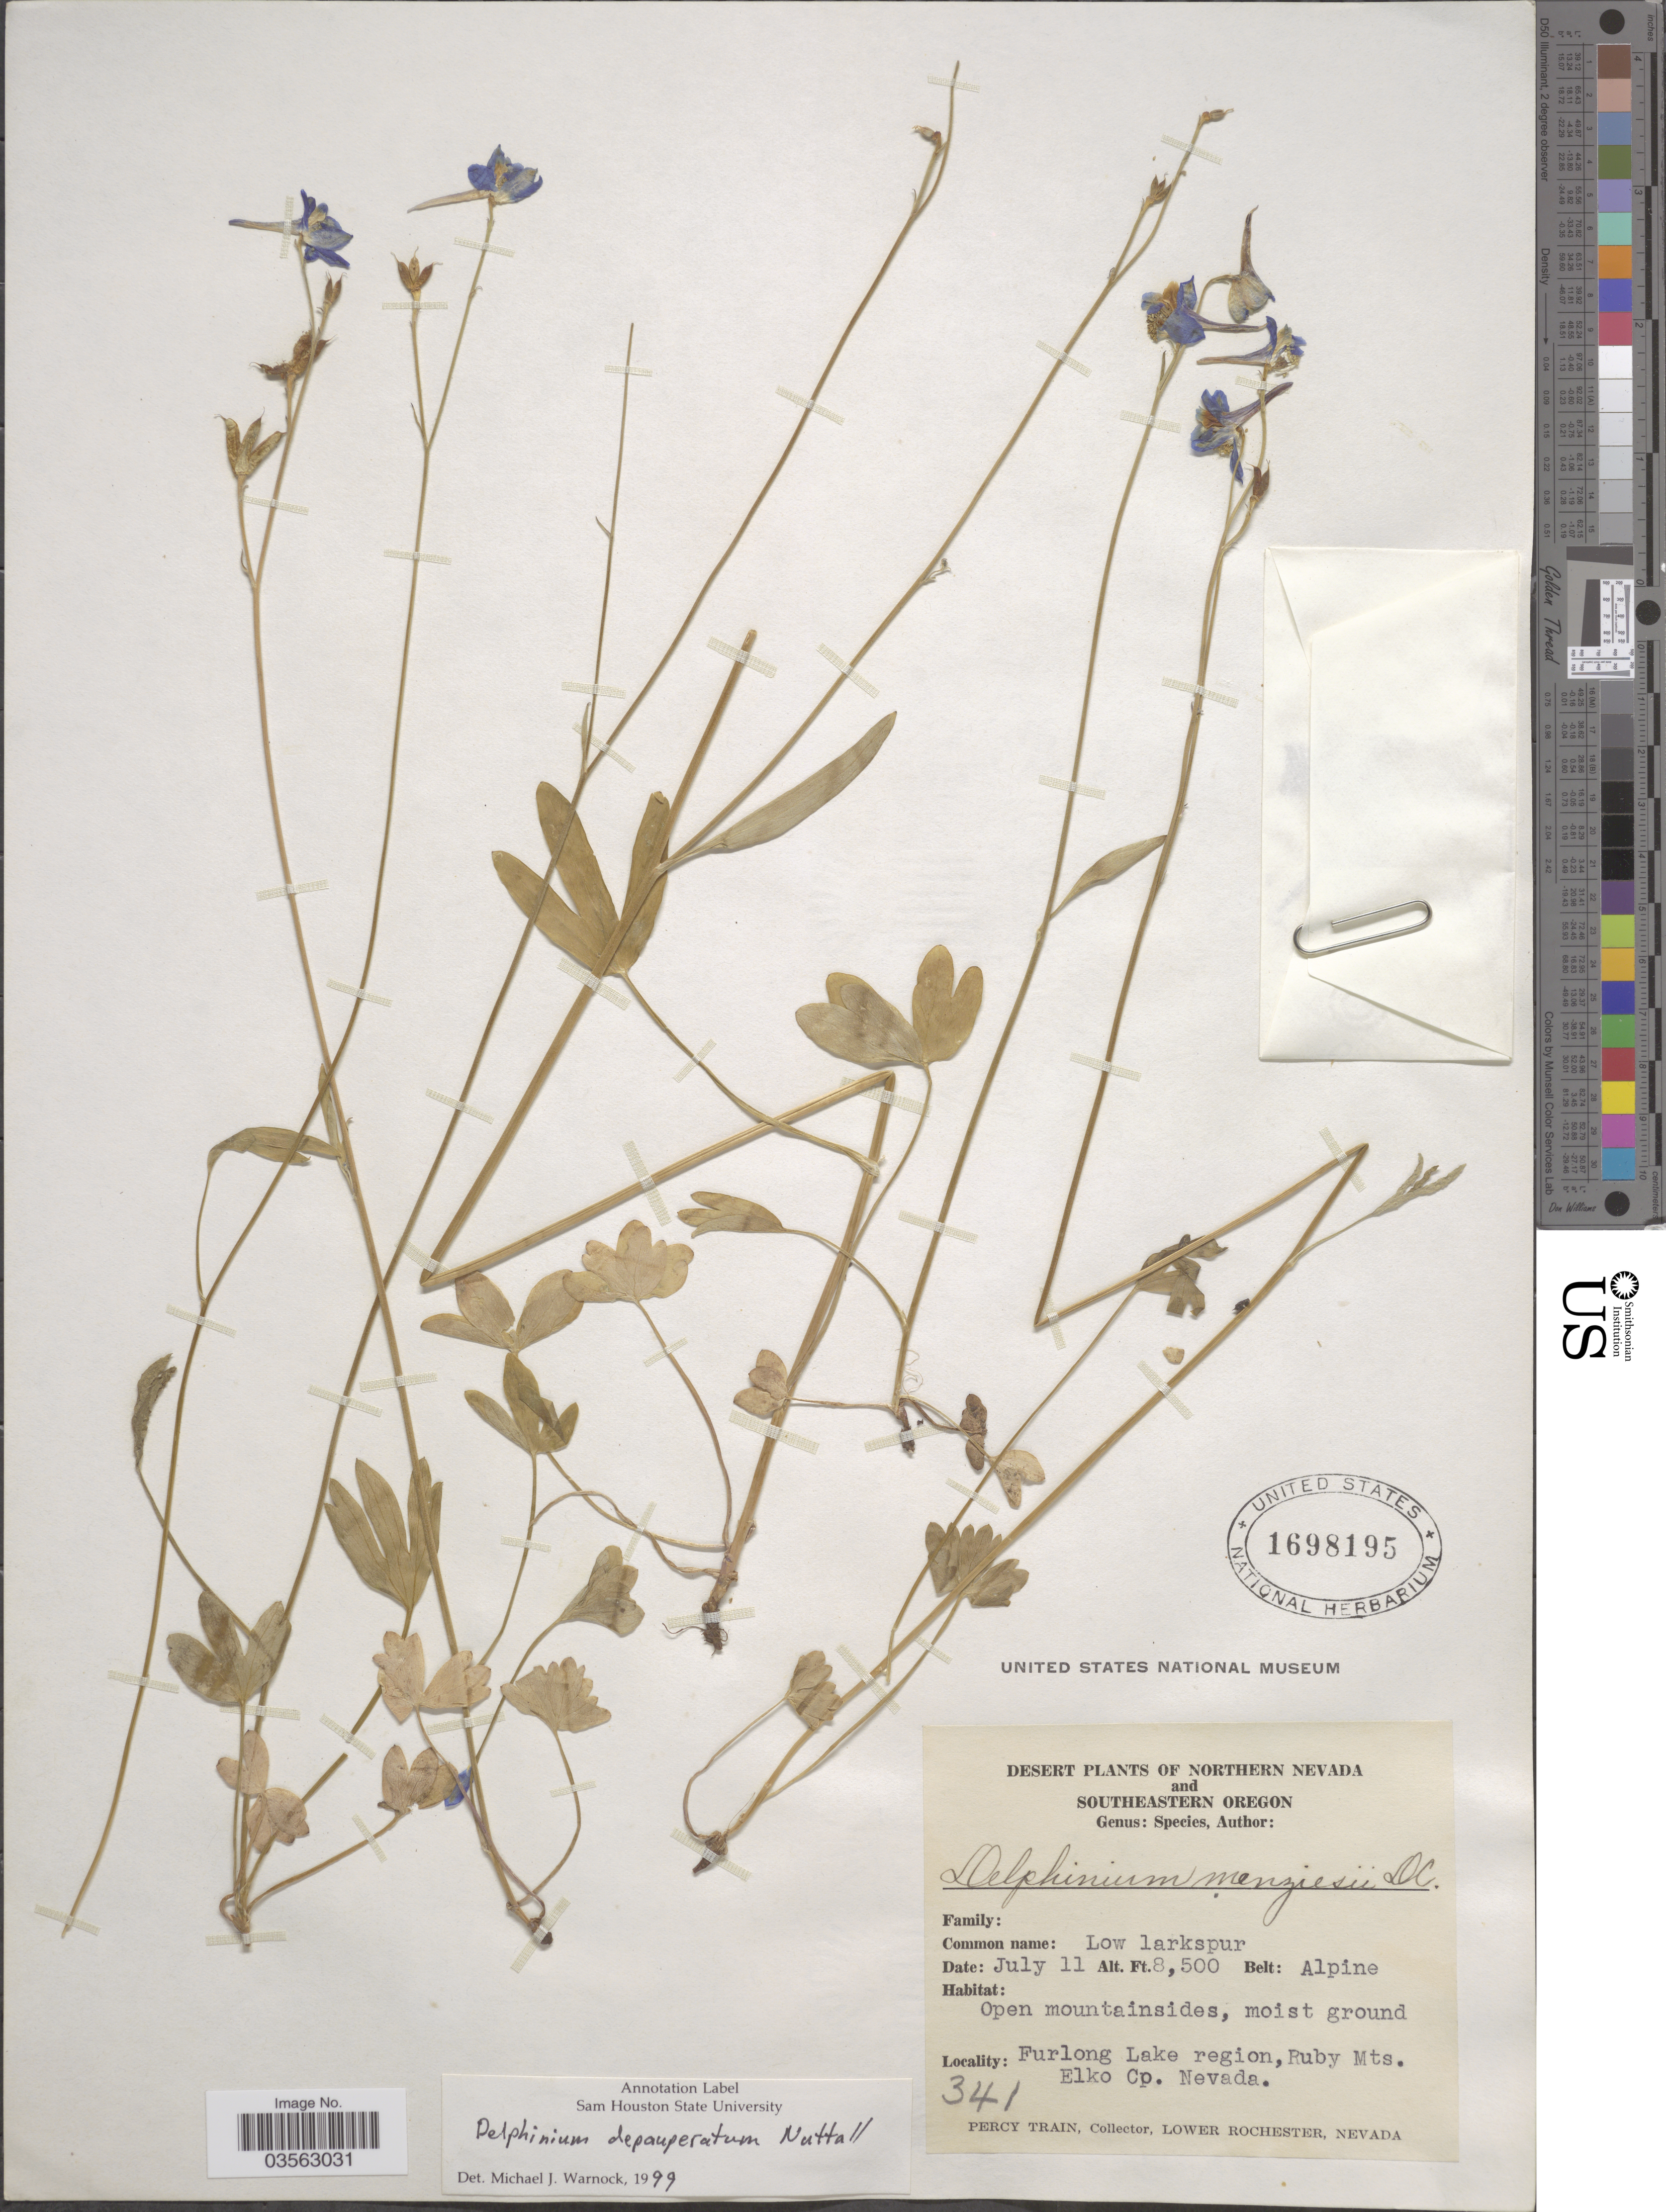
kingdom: Plantae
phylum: Tracheophyta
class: Magnoliopsida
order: Ranunculales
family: Ranunculaceae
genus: Delphinium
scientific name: Delphinium depauperatum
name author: Nutt.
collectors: P. Train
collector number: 341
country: United States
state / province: Nevada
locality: Desert. Northern Nevada. Furlong Lake region, Ruby Mts. Elko Co.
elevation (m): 2591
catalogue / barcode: US 1698195